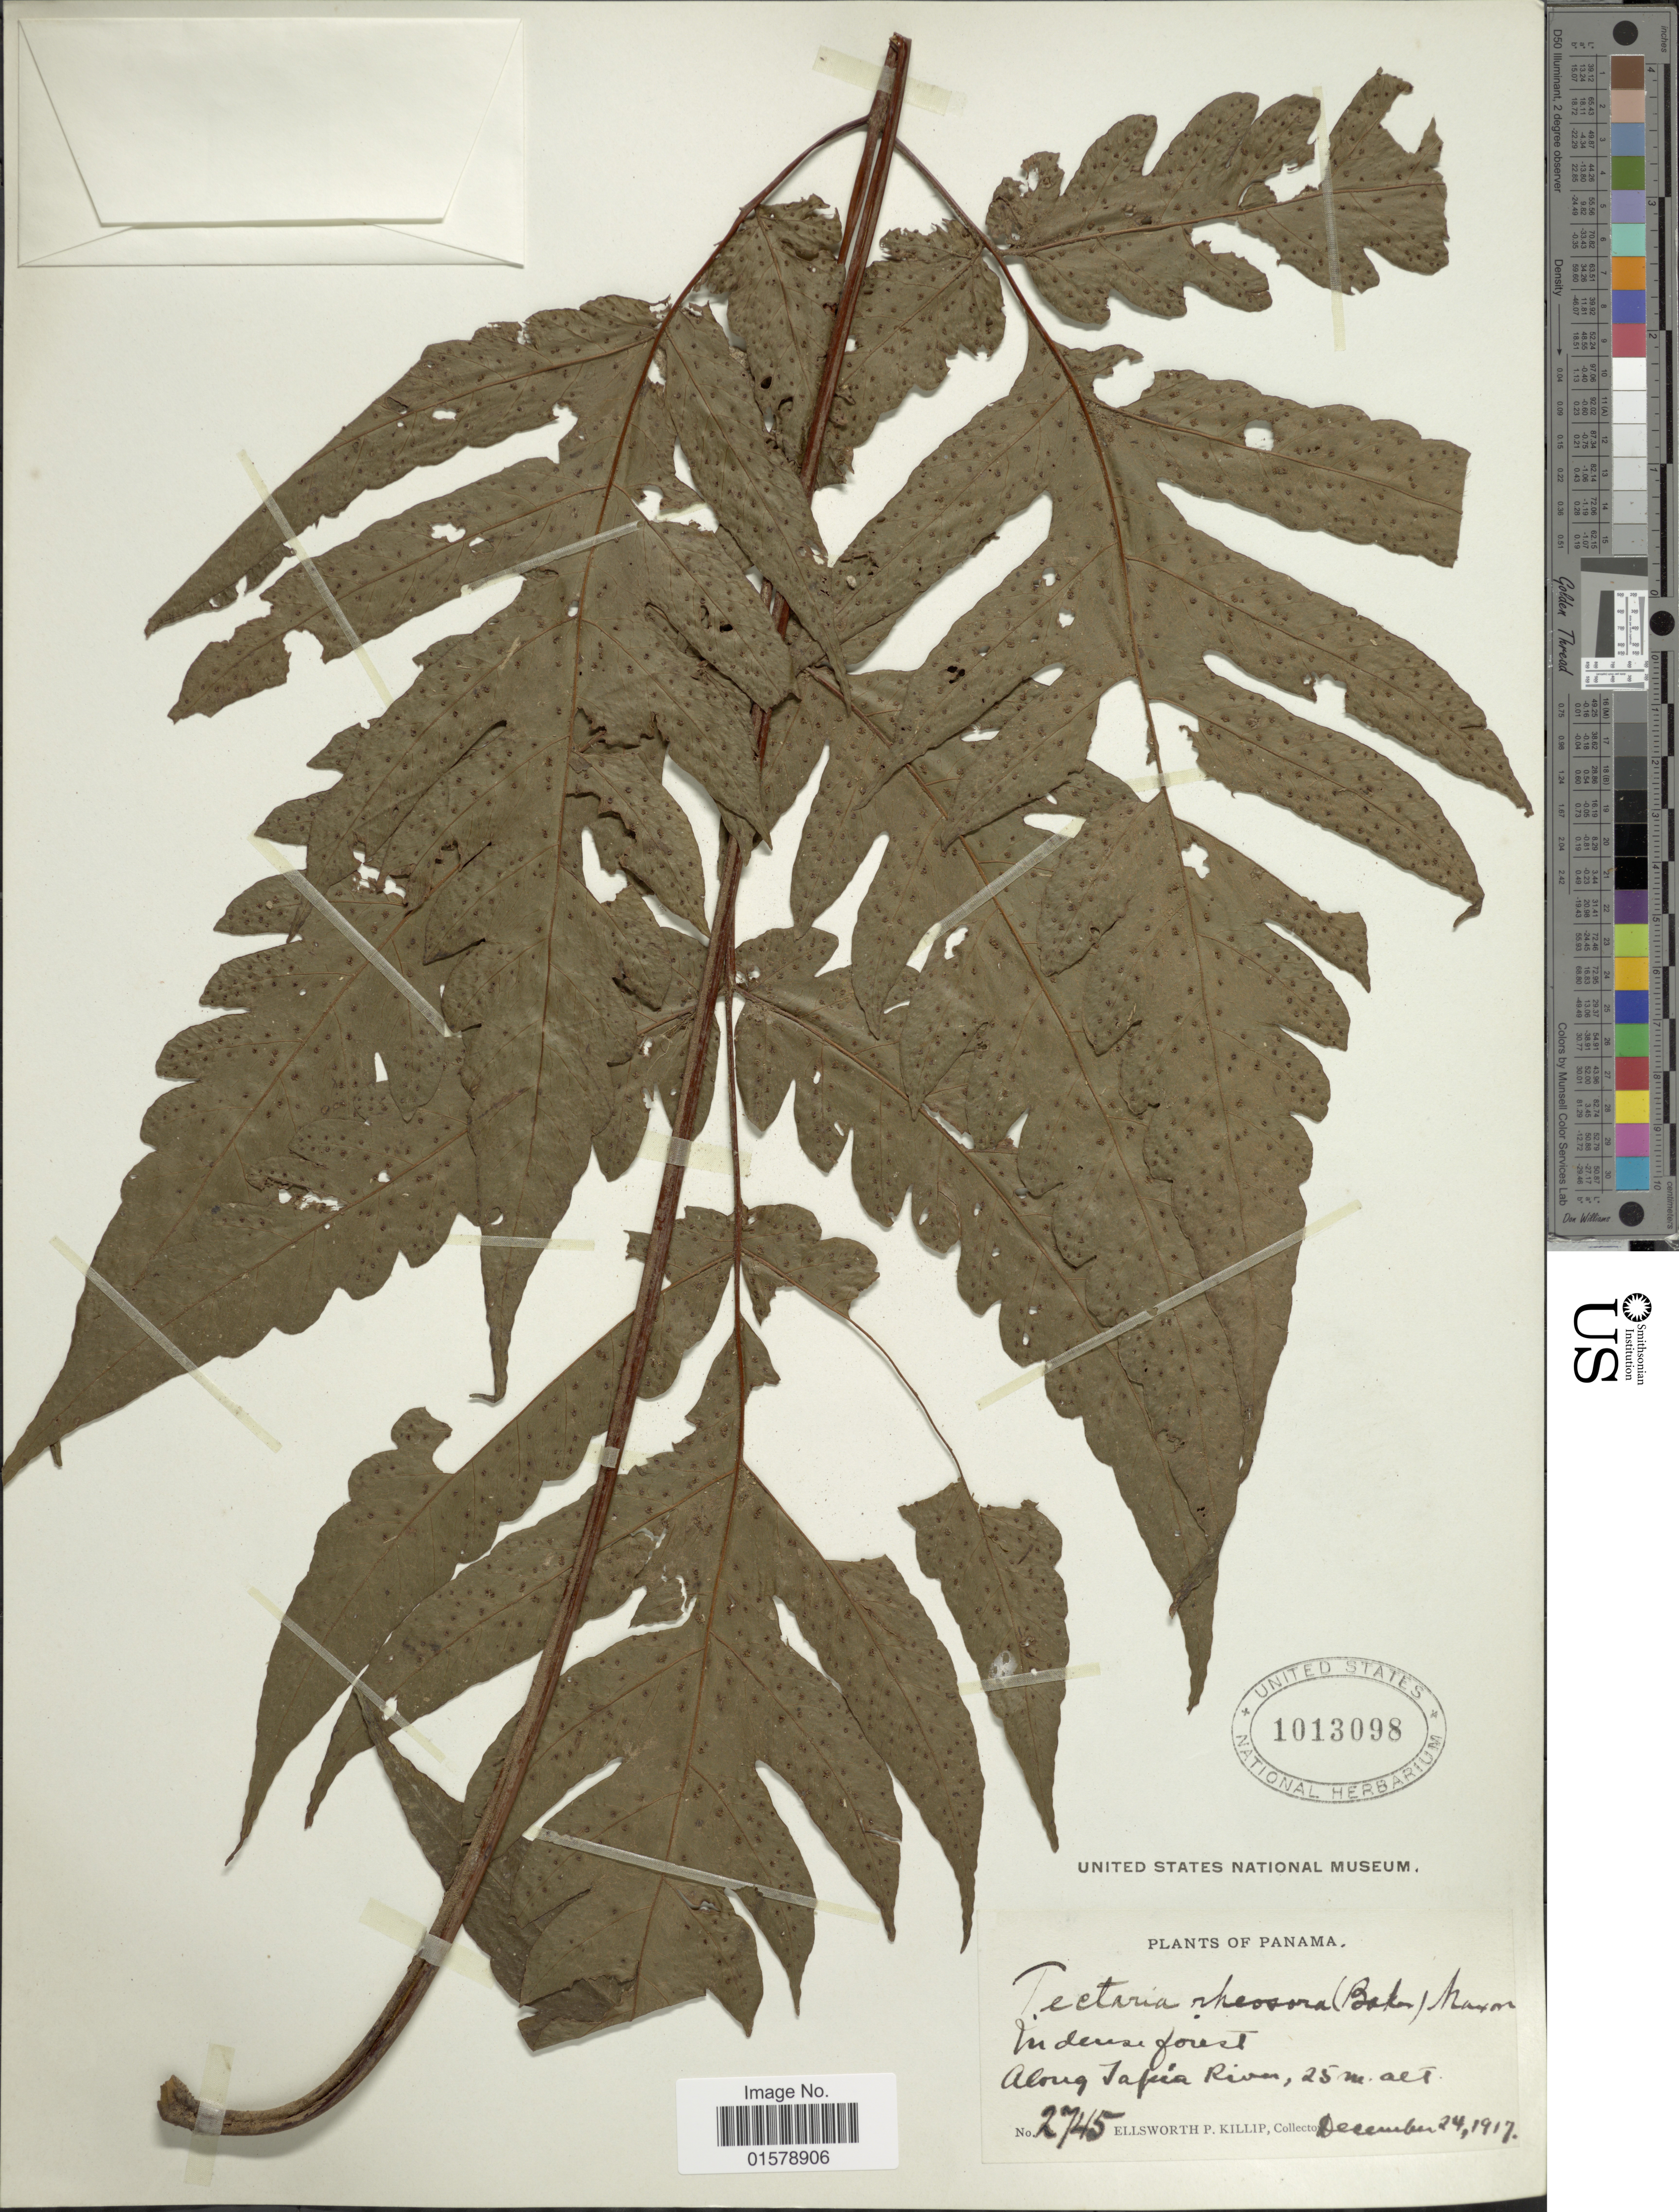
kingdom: Plantae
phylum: Tracheophyta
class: Polypodiopsida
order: Polypodiales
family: Tectariaceae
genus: Tectaria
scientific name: Tectaria rivalis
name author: (Mett. ex Kuhn) C. Chr.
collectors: E. P. Killip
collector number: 2745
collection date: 1917-12-24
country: Panama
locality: Along Tapia River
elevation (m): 25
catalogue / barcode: US 1013098